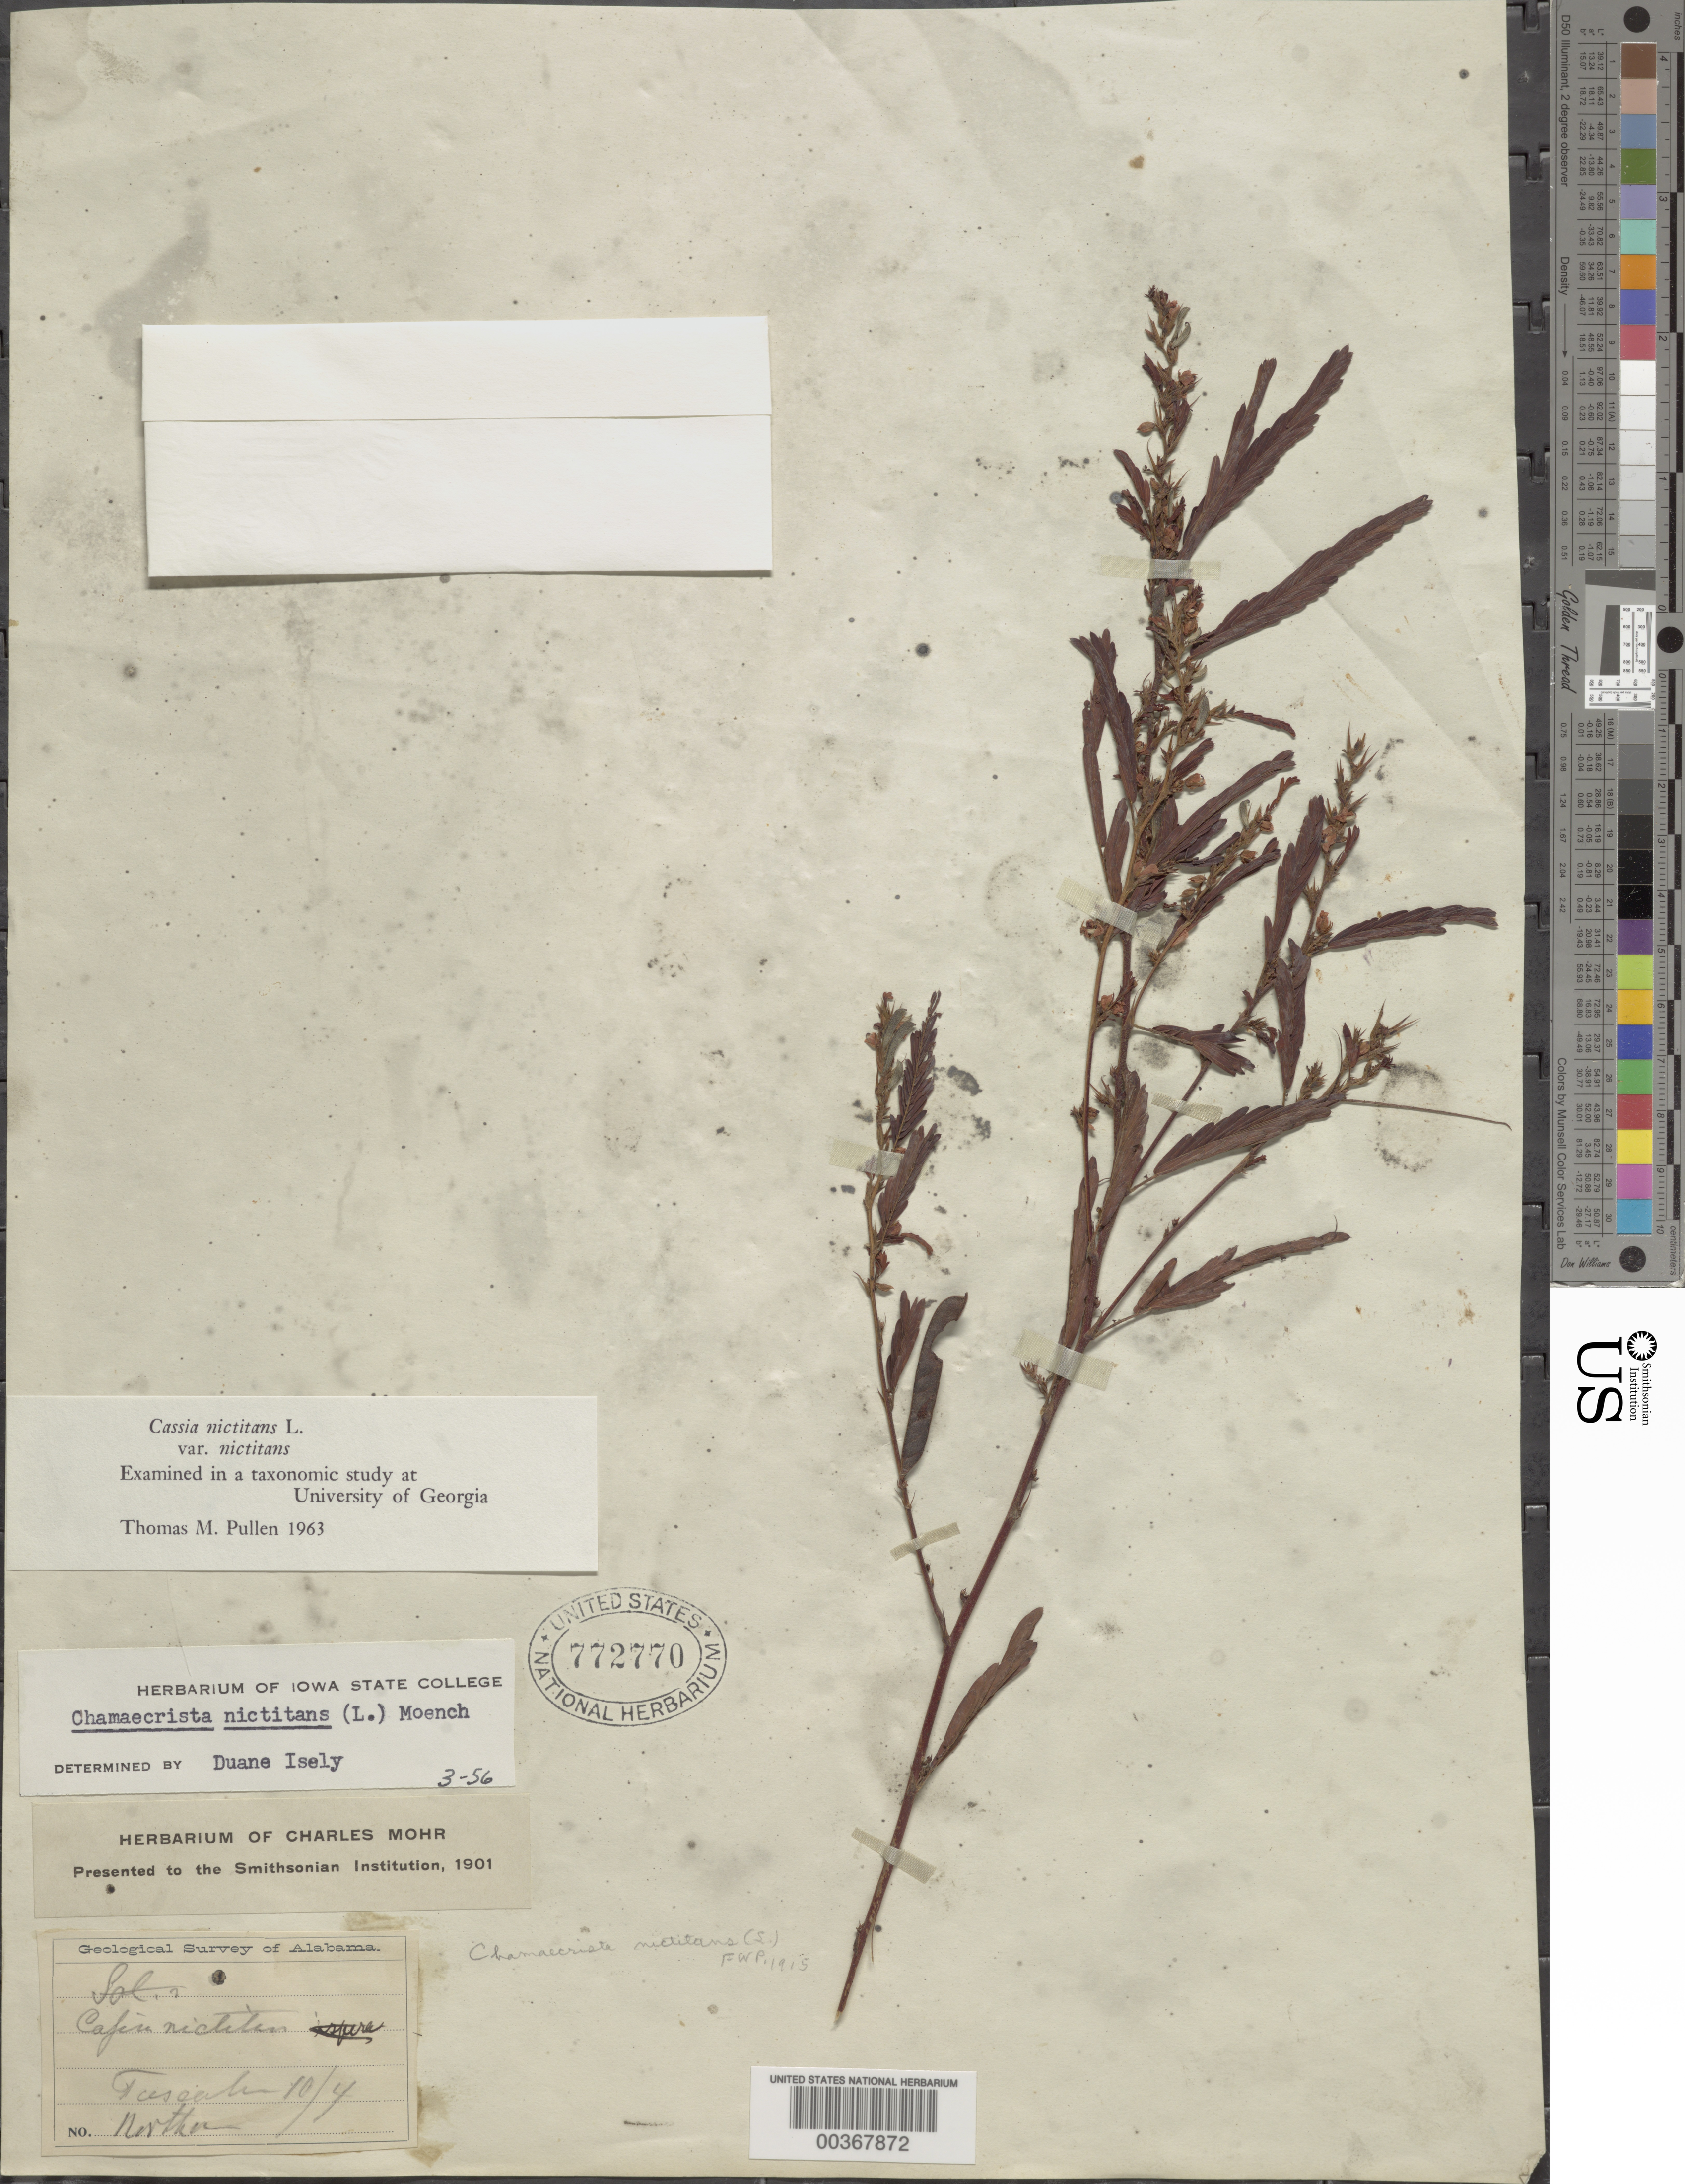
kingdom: Plantae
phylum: Tracheophyta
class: Magnoliopsida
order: Fabales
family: Fabaceae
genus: Chamaecrista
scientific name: Chamaecrista nictitans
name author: (L.) Moench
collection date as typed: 10 Apr ---- or 04 Oct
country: United States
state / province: Alabama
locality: Tuscahn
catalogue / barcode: US 772770